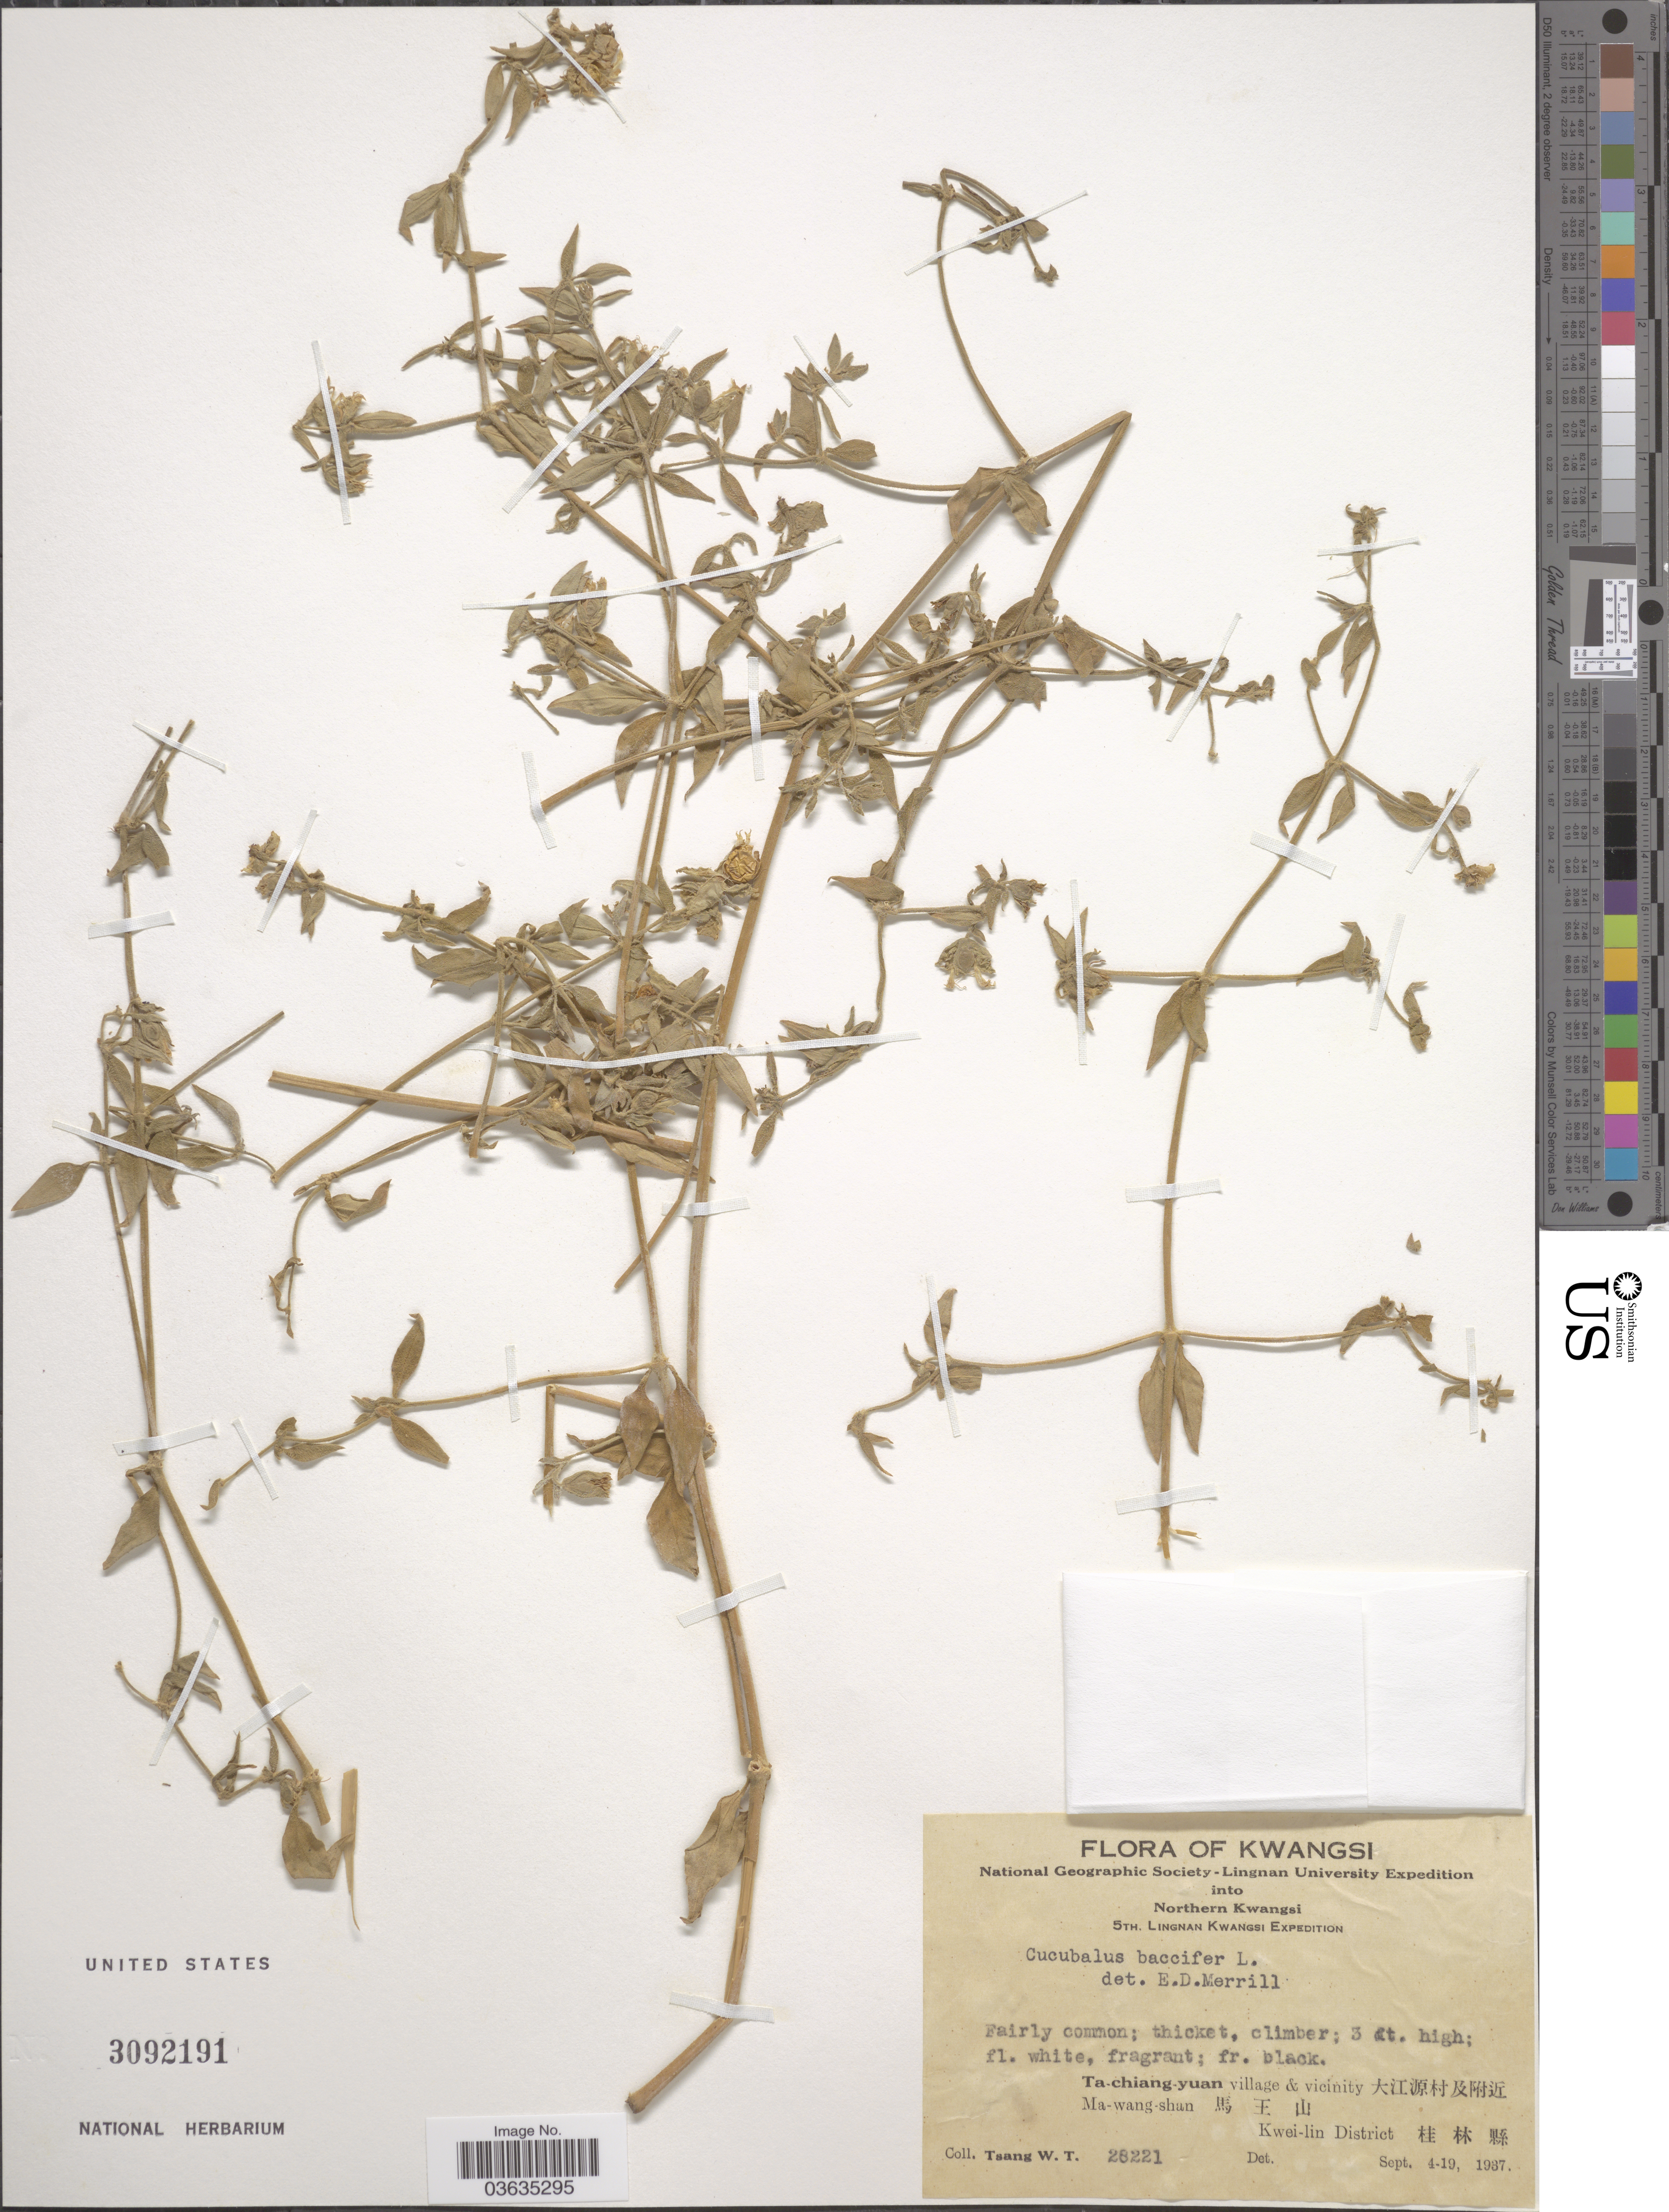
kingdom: Plantae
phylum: Tracheophyta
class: Magnoliopsida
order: Caryophyllales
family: Caryophyllaceae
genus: Silene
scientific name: Silene baccifera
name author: (L.) Durande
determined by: U.S. National Herbarium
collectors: W. T. Tsang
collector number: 28221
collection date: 1937-09-04/1937-09-19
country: China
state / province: Guangxi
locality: Ta-chiang-yuan village & vicinity Ma-wang-shan Kwei-lin District .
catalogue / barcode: US 3092191